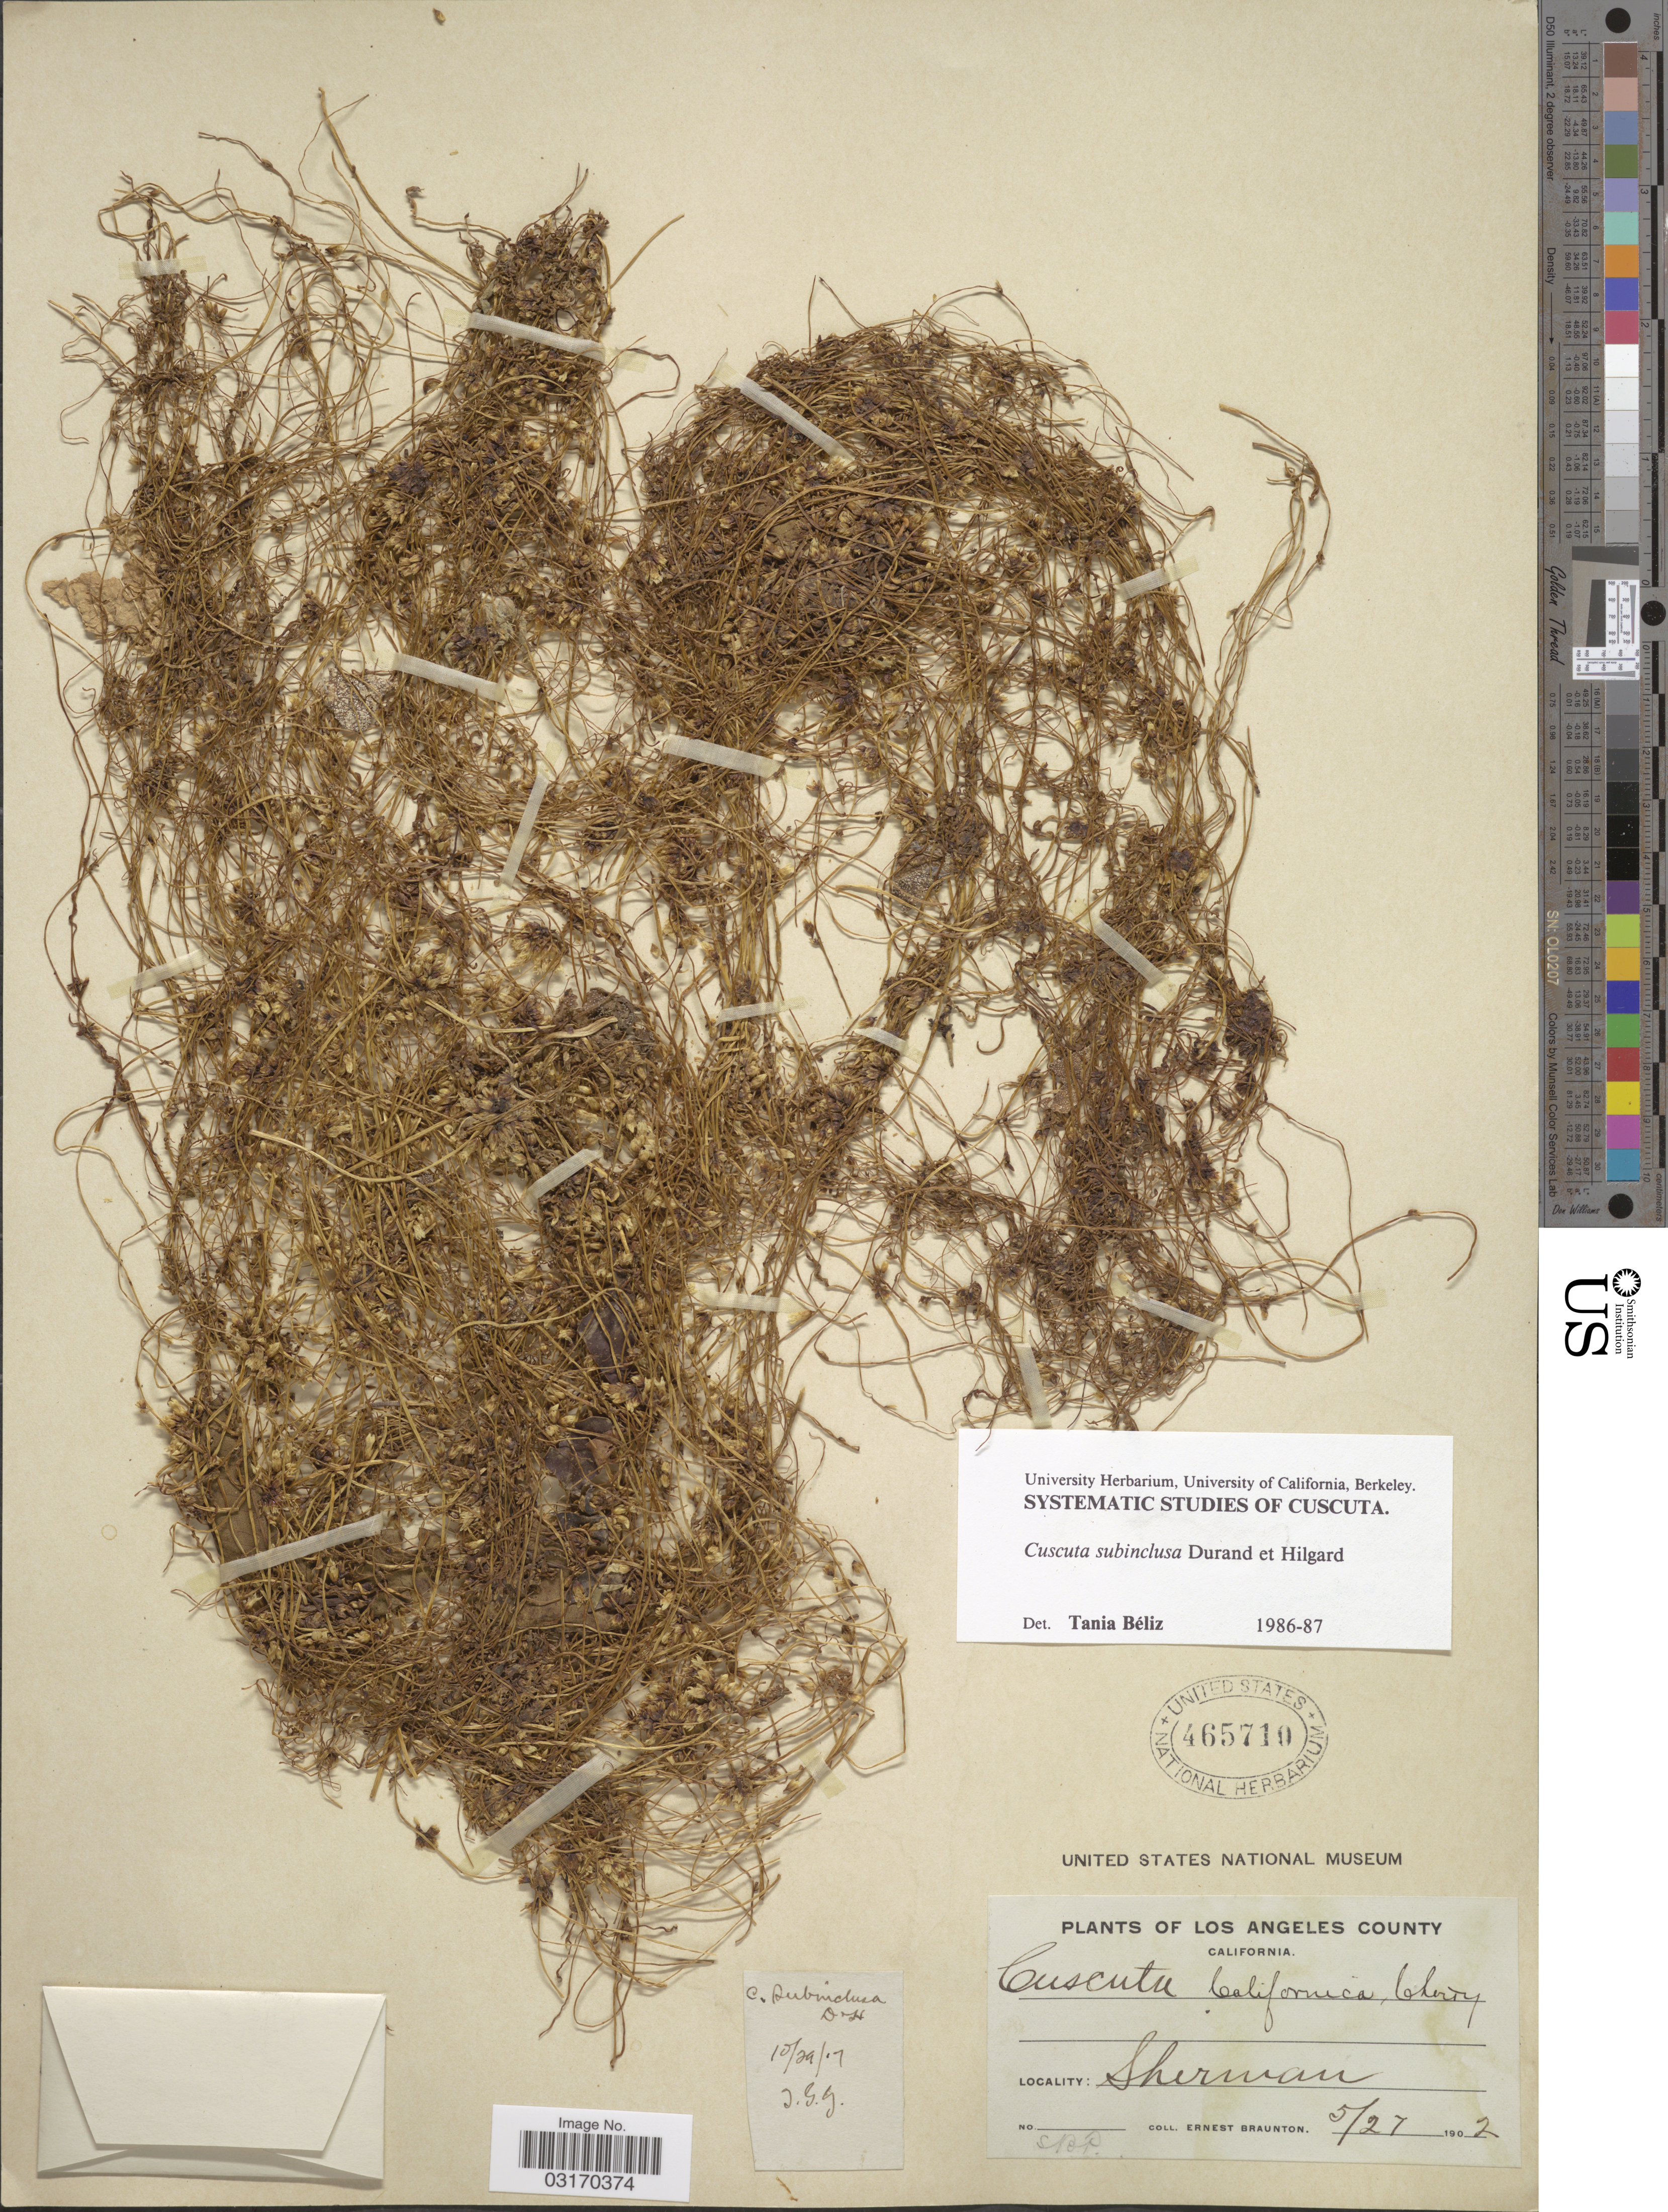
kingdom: Plantae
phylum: Tracheophyta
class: Magnoliopsida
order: Solanales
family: Convolvulaceae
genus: Cuscuta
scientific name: Cuscuta subinclusa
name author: Durand & Hilg.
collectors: E. Braunton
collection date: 1902-05-27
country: United States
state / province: California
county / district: Los Angeles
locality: Los Angeles County. Sherman.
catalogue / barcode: US 465710